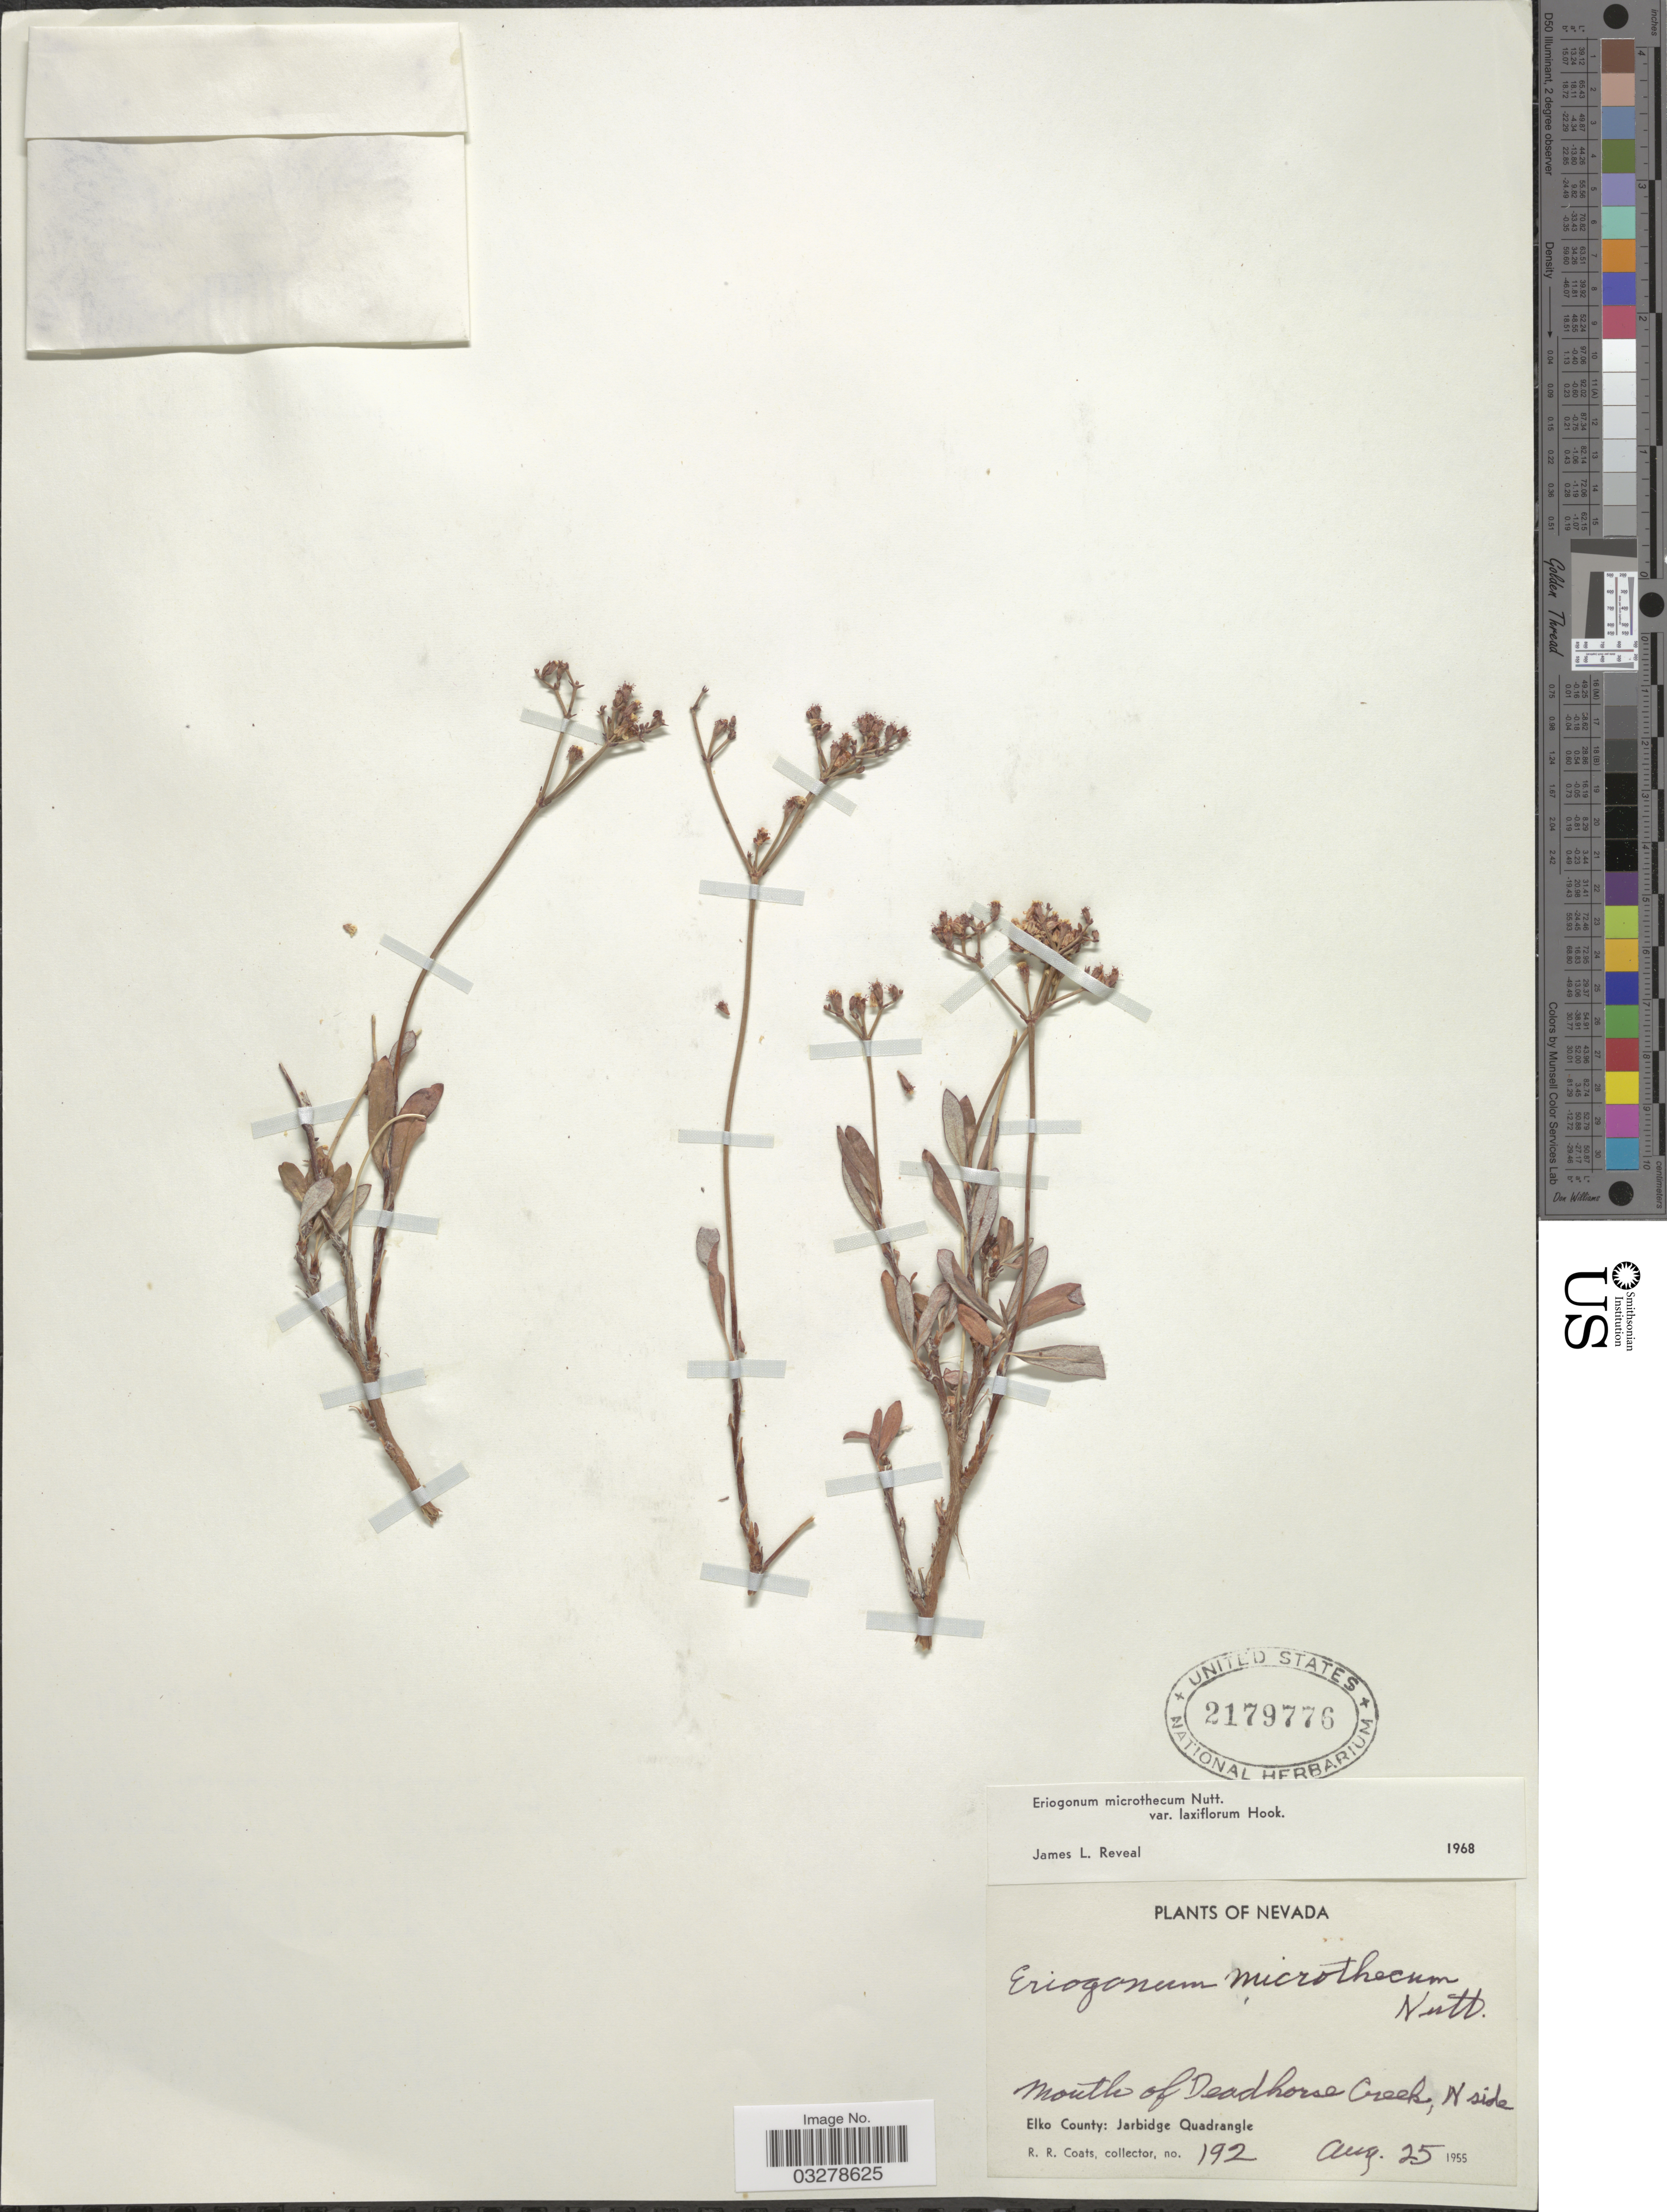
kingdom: Plantae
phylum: Tracheophyta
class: Magnoliopsida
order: Caryophyllales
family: Polygonaceae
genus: Eriogonum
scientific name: Eriogonum microtheca var. laxiflorum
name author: Hook.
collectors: R. Coats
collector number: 192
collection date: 1955-08-25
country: United States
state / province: Nevada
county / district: Elko Co.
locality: Mouth of Deadhorse Creek, N side: Jarbidge Quadrangle.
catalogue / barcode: US 2179776